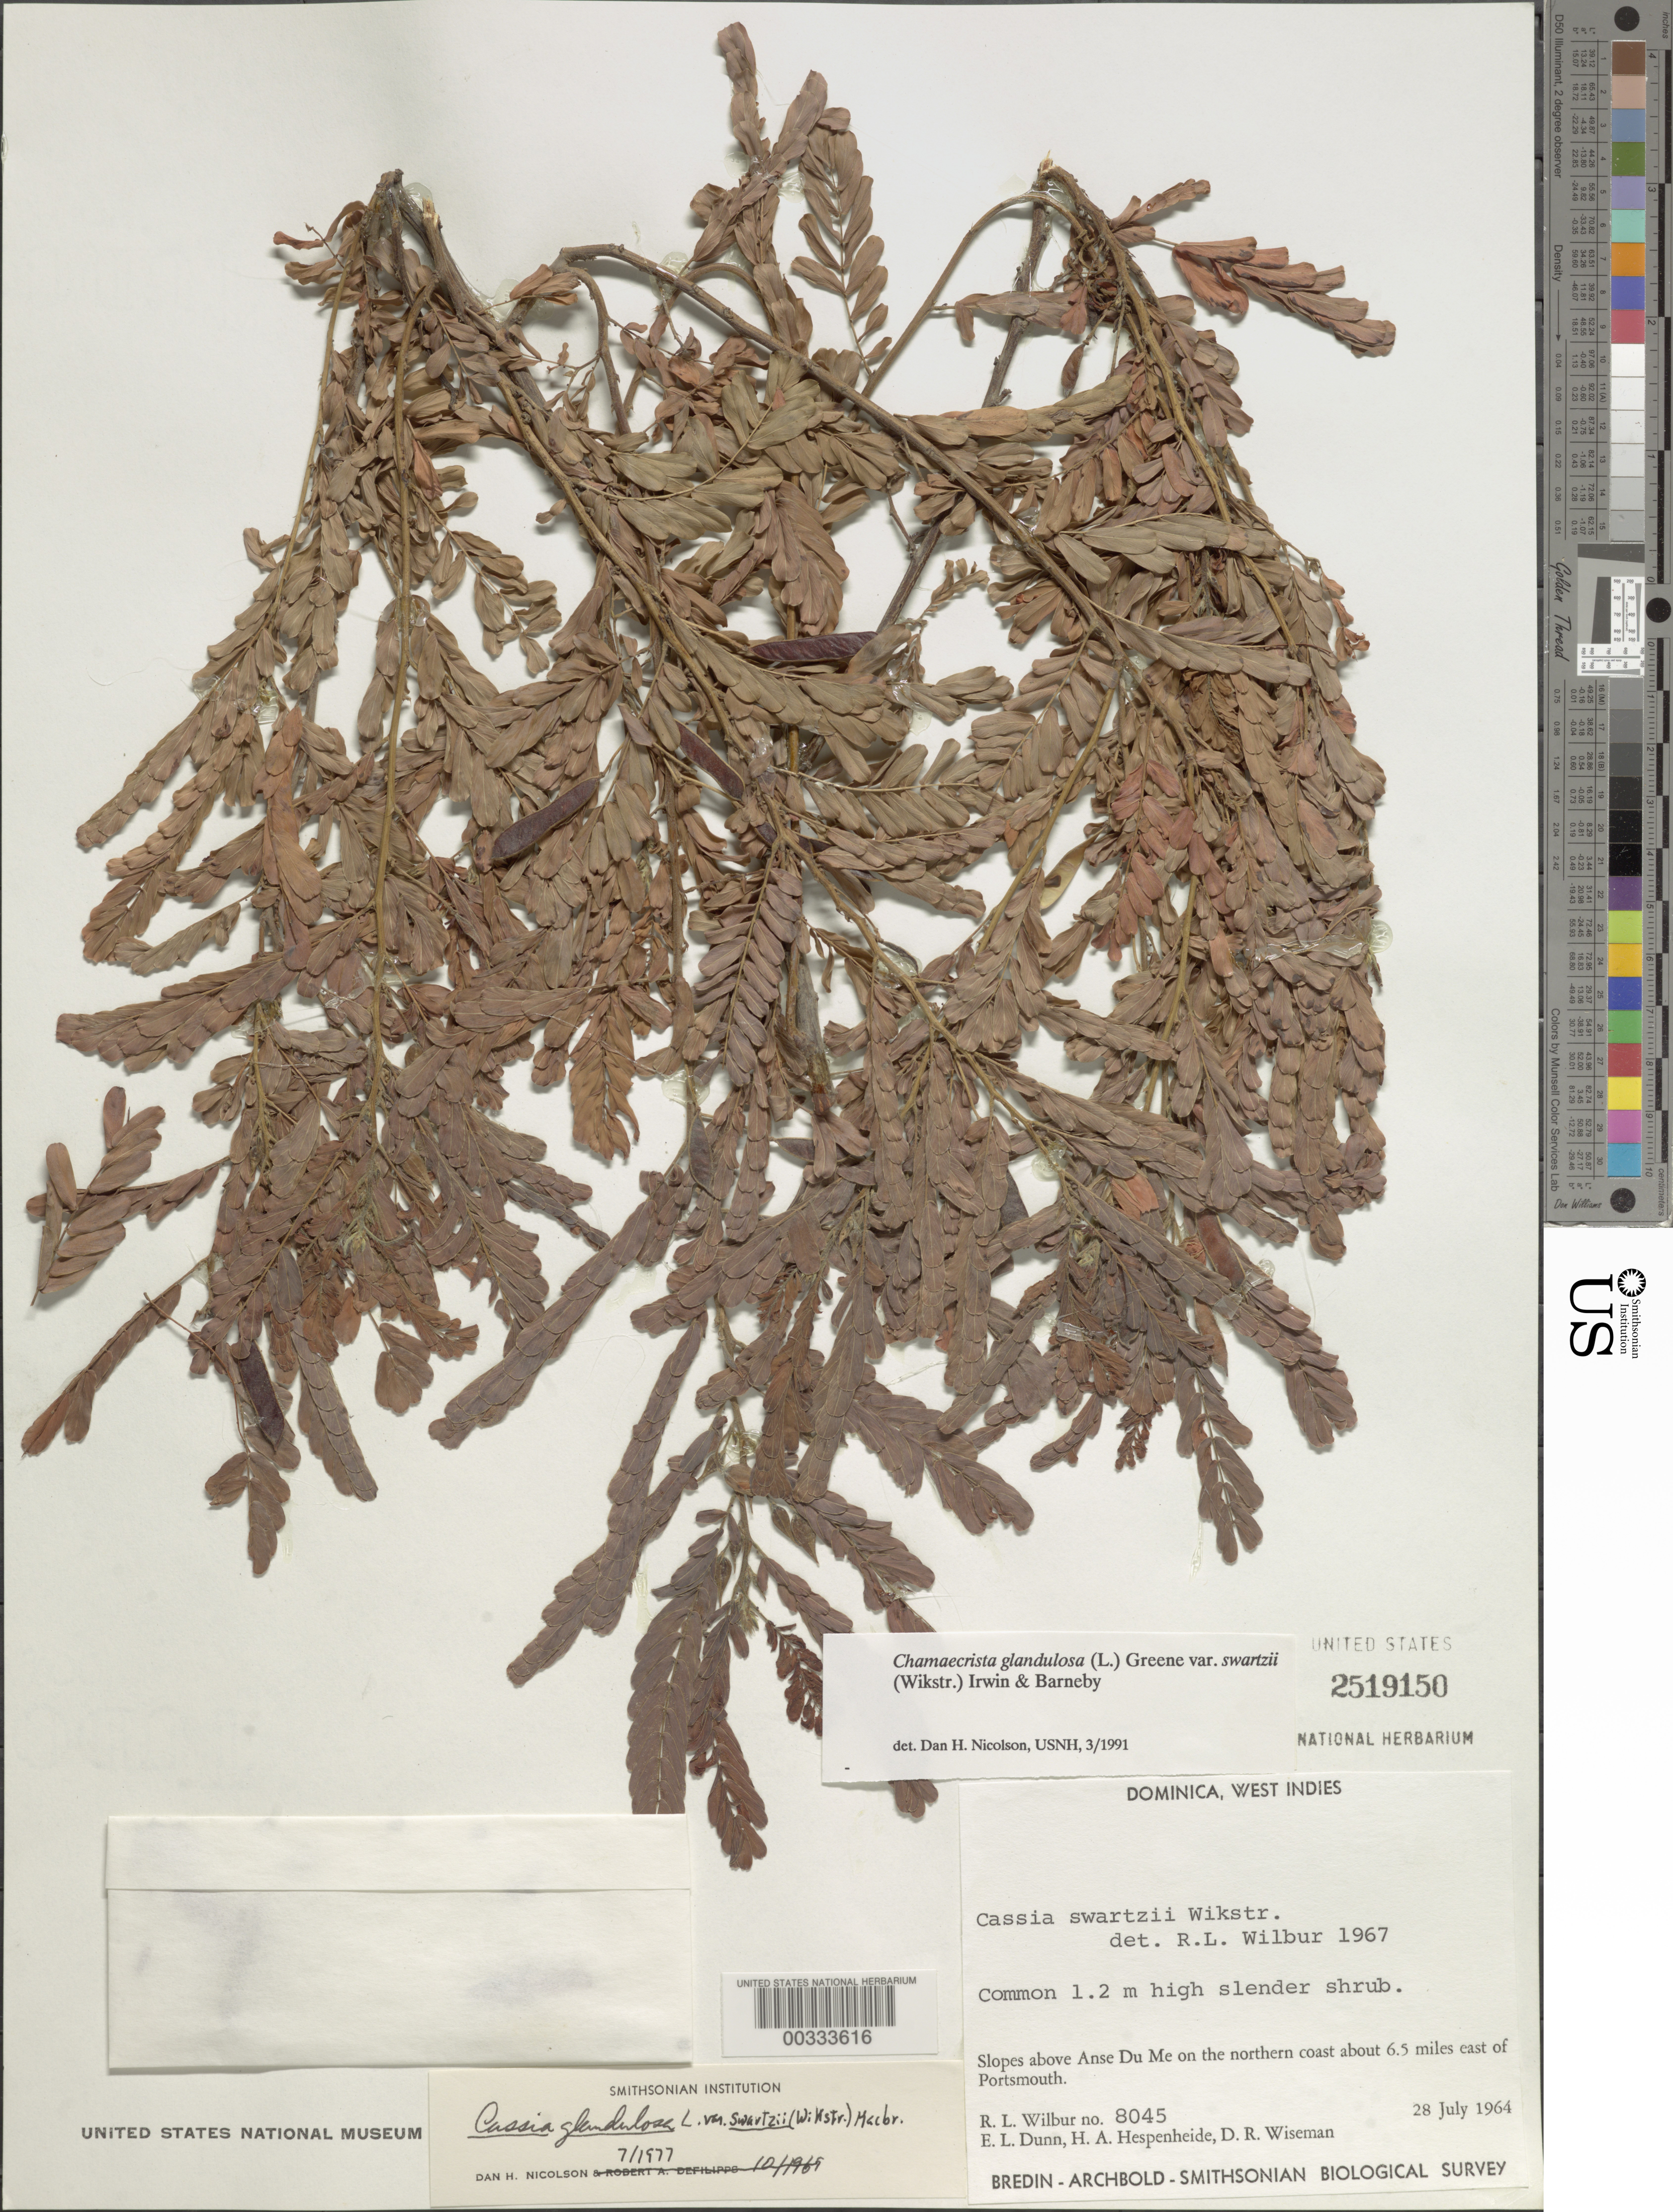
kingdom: Plantae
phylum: Tracheophyta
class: Magnoliopsida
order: Fabales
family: Fabaceae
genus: Chamaecrista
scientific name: Chamaecrista glandulosa var. swartzii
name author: (Wikstr.) H.S. Irwin & Barneby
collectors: R. L. Wilbur, E. Dunn, H. A. Hespenheide & D. R. Wiseman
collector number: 8045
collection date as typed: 28 Jul 1964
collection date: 1964-07-28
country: Dominica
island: Dominica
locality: Above anse du me on the northern coast about 6.5 mi e of portsmouth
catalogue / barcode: US 2519150